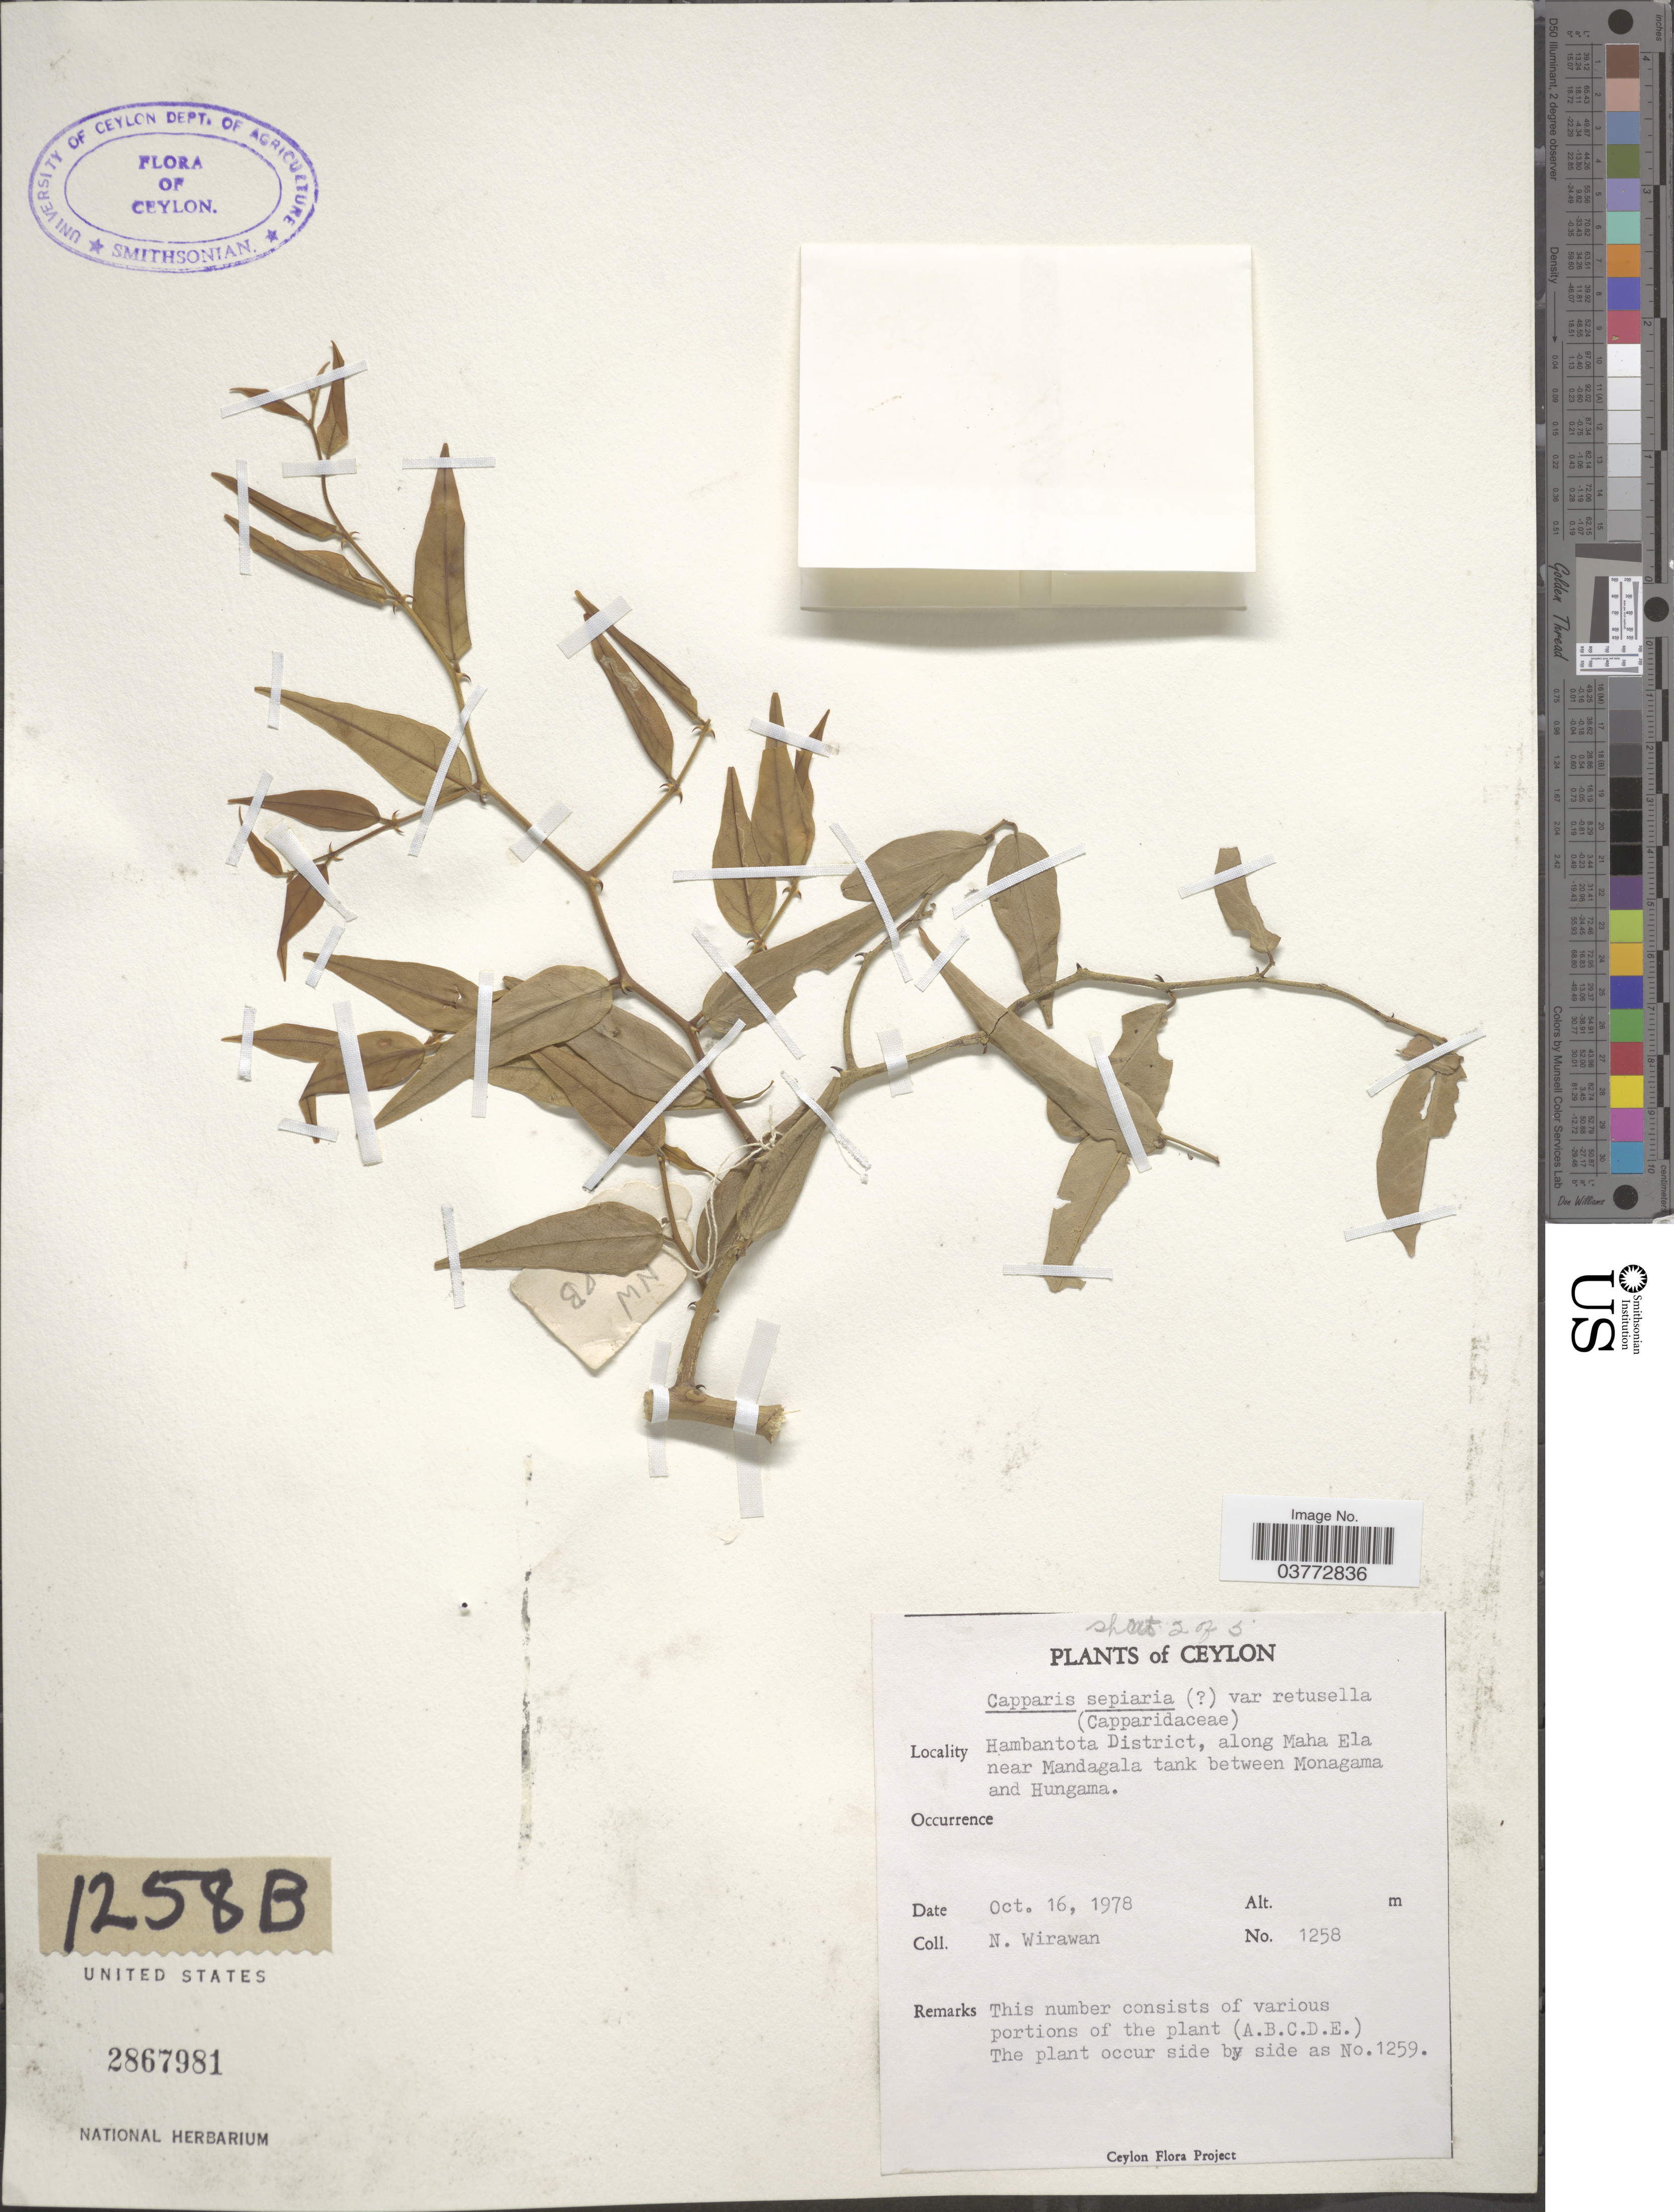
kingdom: Plantae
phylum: Tracheophyta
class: Magnoliopsida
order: Brassicales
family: Capparaceae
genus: Capparis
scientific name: Capparis sepiaria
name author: L.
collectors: N. Wirawan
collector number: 1258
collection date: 1978-10-16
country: Sri Lanka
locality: Ceylon. Hambantota District, along Maha Ela near Mandagala tank between Monagama and Hungama.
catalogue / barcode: US 2867981